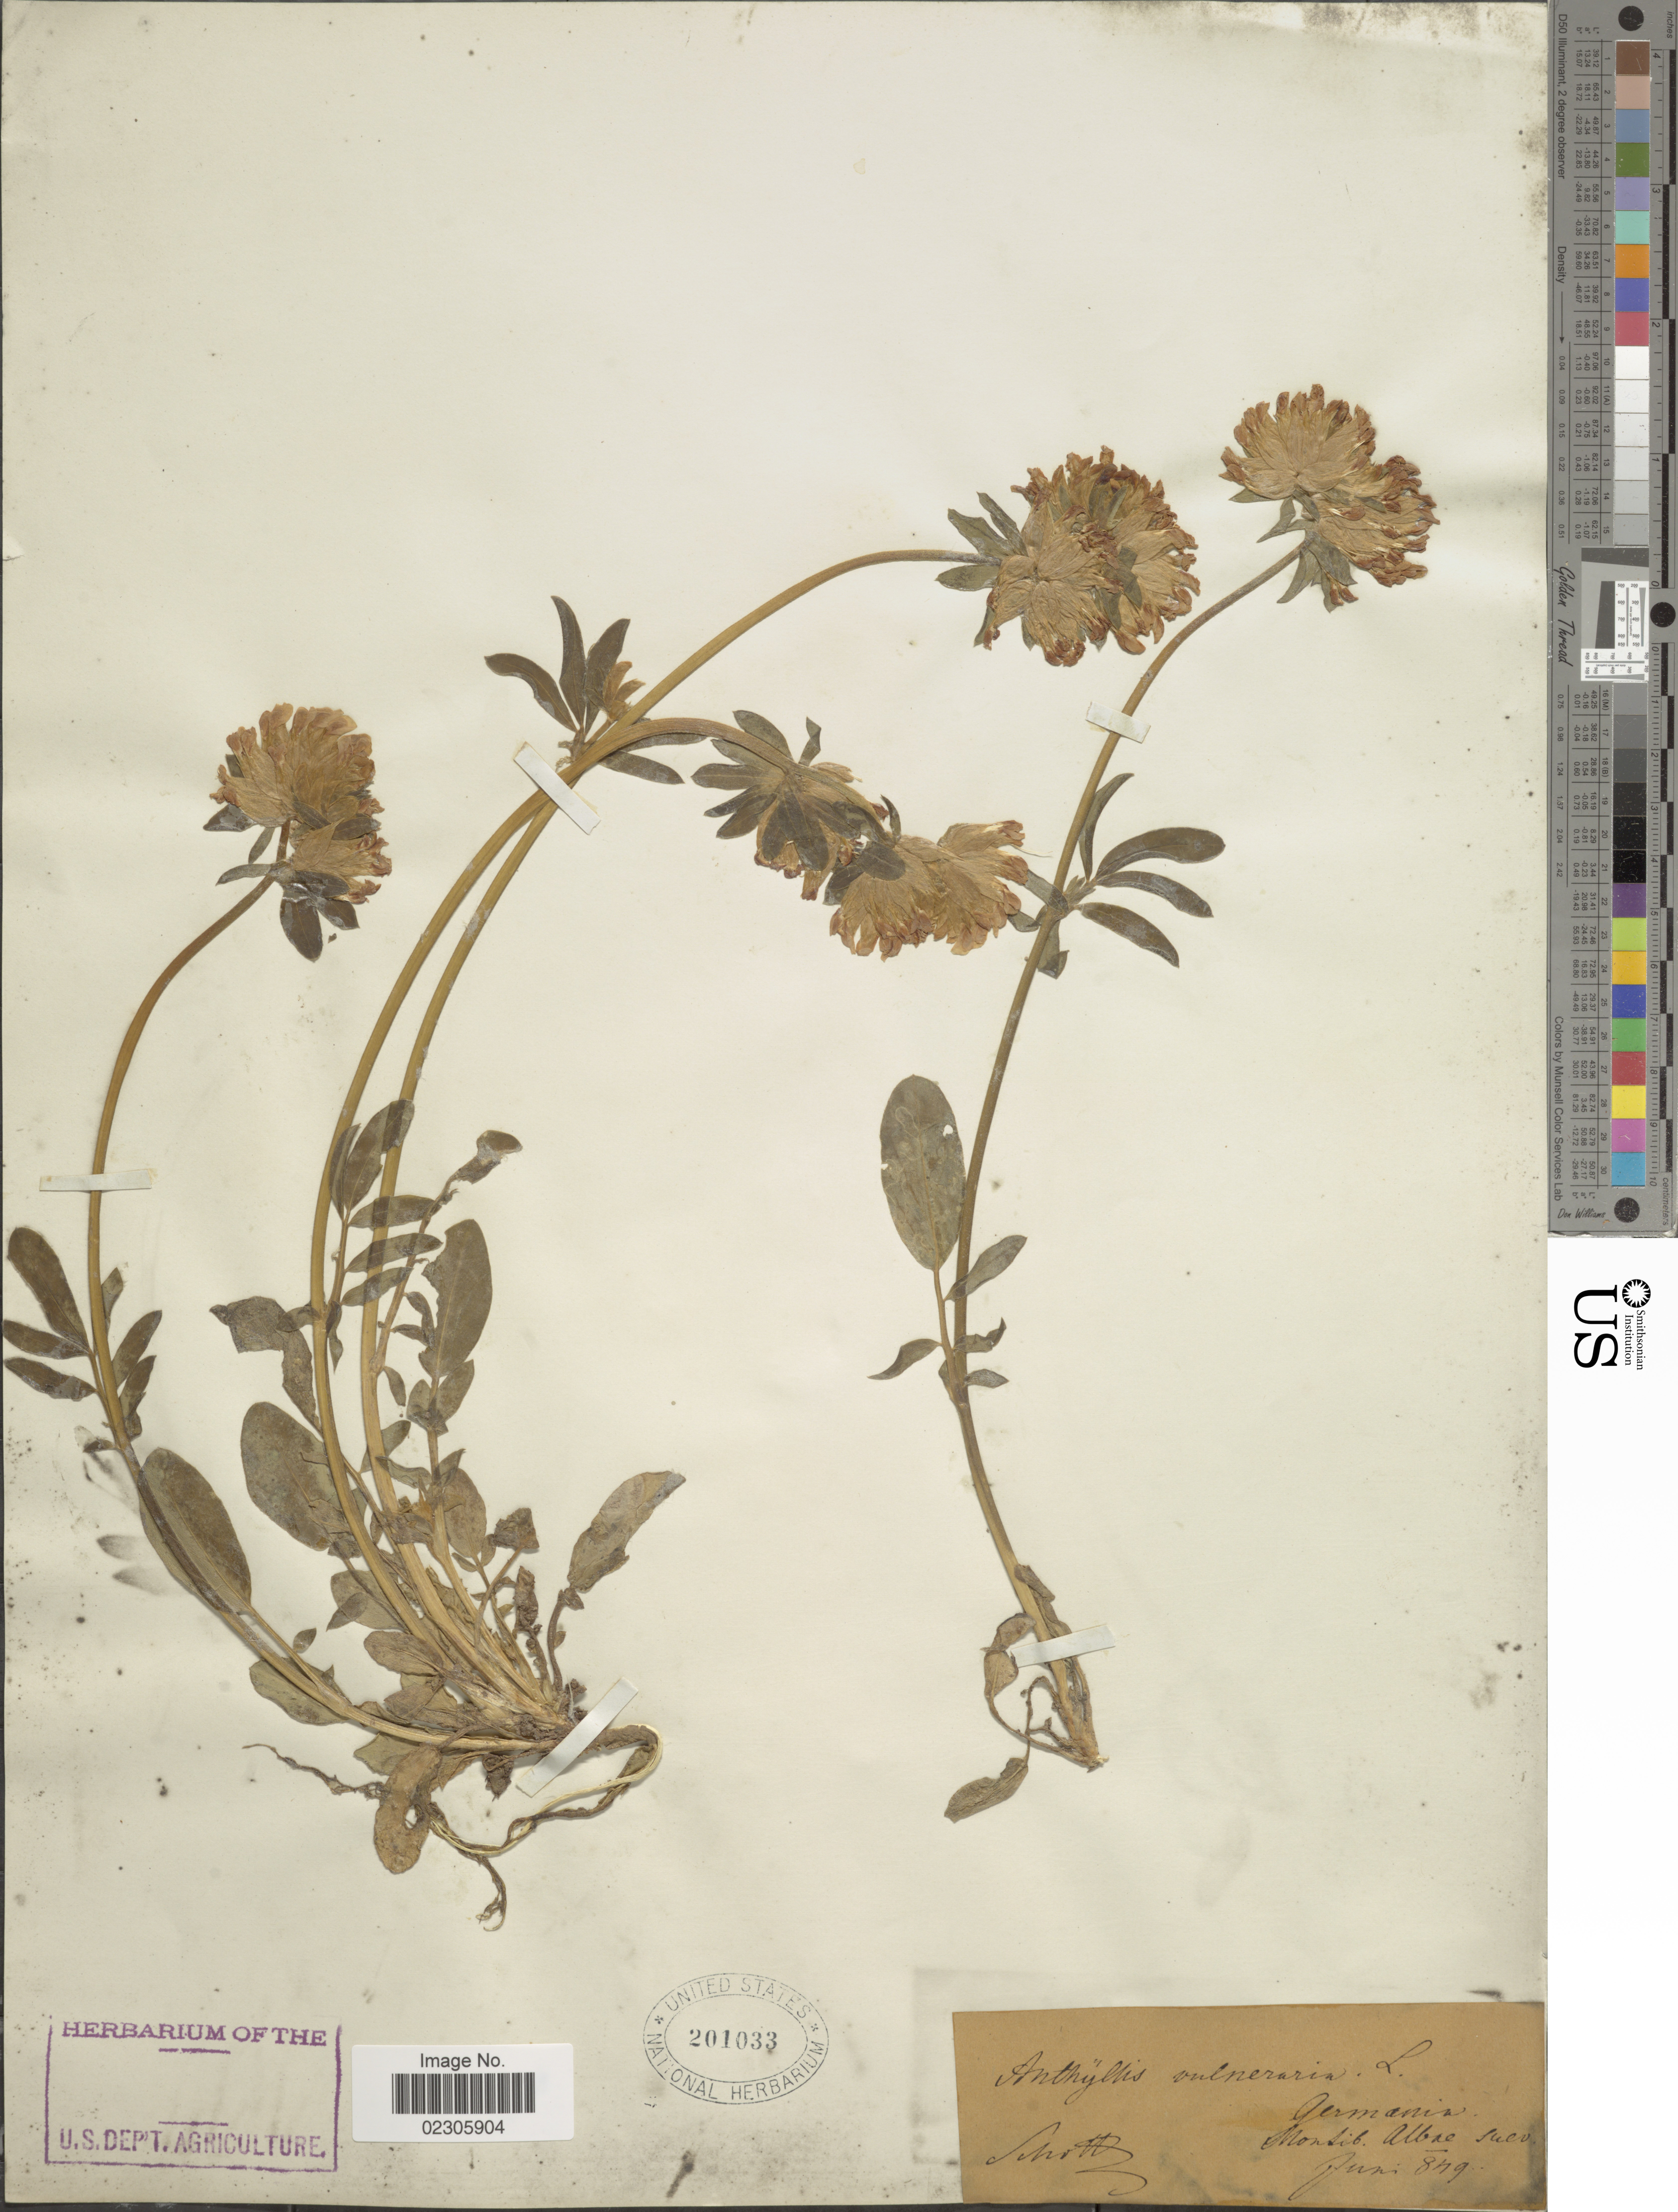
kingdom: Plantae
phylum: Tracheophyta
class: Magnoliopsida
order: Fabales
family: Fabaceae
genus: Anthyllis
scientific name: Anthyllis vulneraria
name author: L.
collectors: Schott, --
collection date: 1849-06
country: Germany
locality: Germania, Montib. Albae, Seuv [interpreted]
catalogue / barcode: US 201033